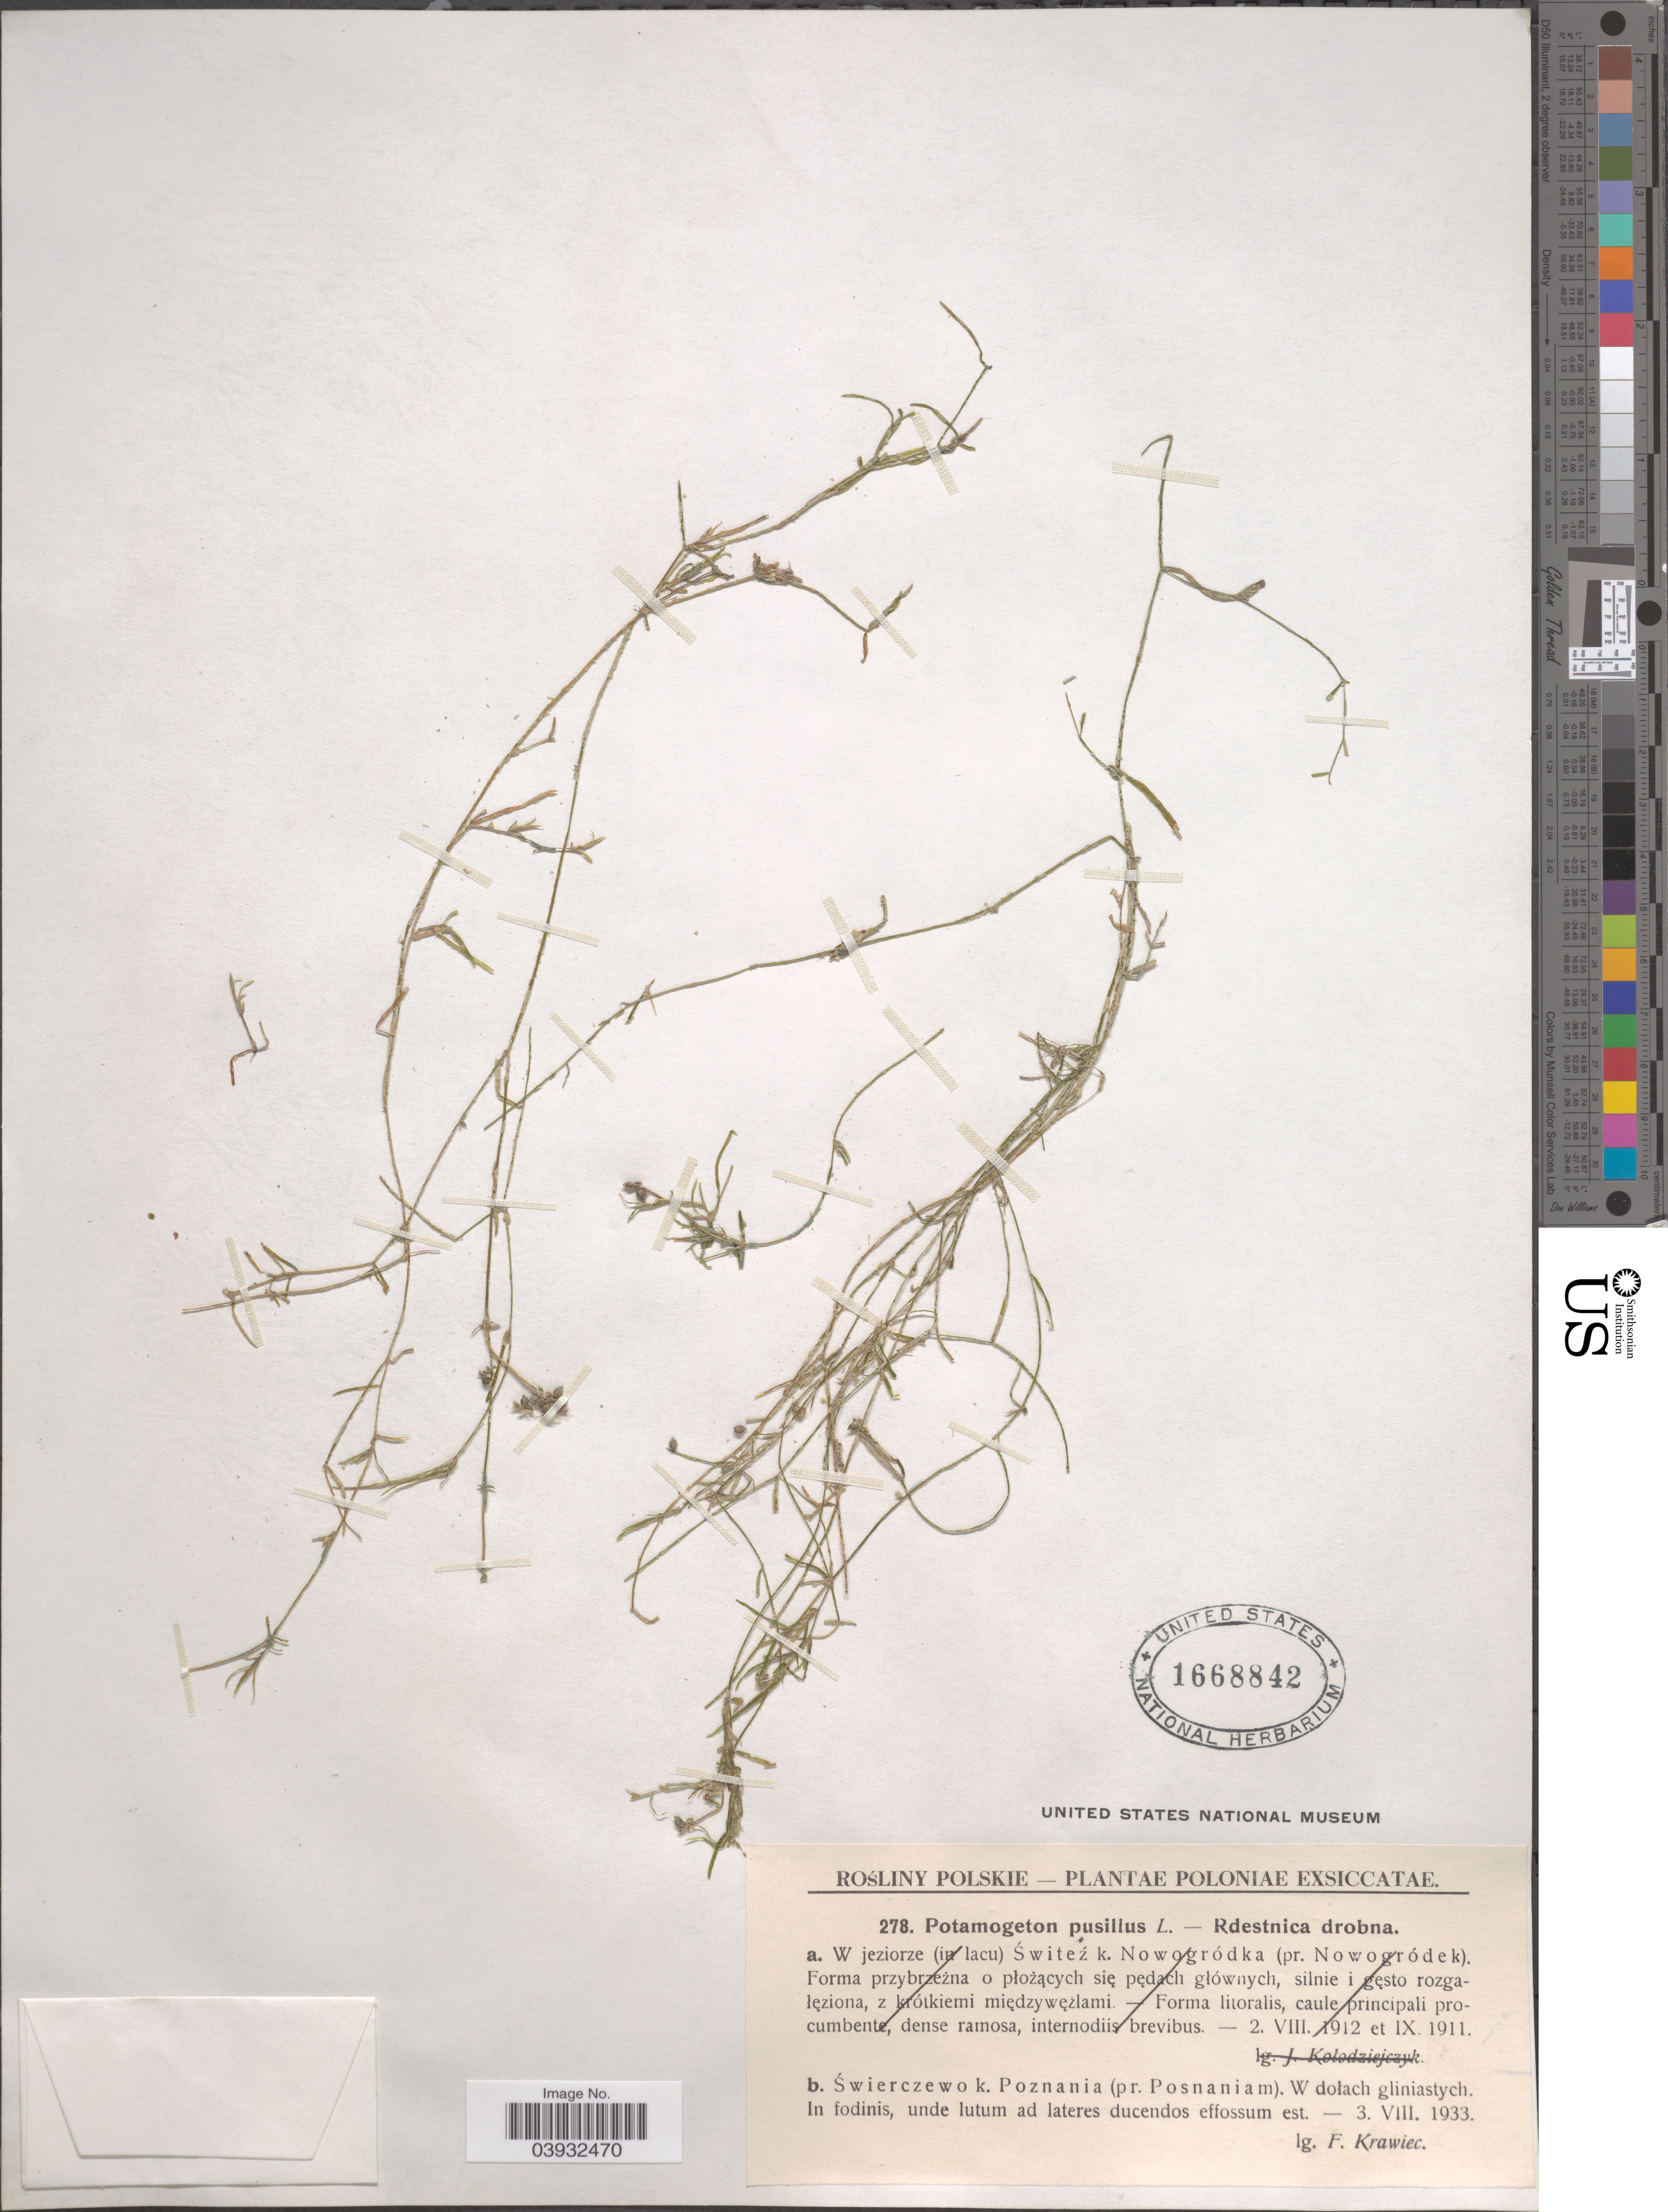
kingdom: Plantae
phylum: Tracheophyta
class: Liliopsida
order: Alismatales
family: Potamogetonaceae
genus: Potamogeton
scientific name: Potamogeton pusillus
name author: L.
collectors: F. Krawiec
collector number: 278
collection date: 1933-08-03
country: Poland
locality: Poloniae. Świerczewok. Poznania (pr. Posnaniam). W dołach gliniastych. In fodinis, unde lutum ad lateres ducendos effossum est.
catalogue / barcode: US 1668842